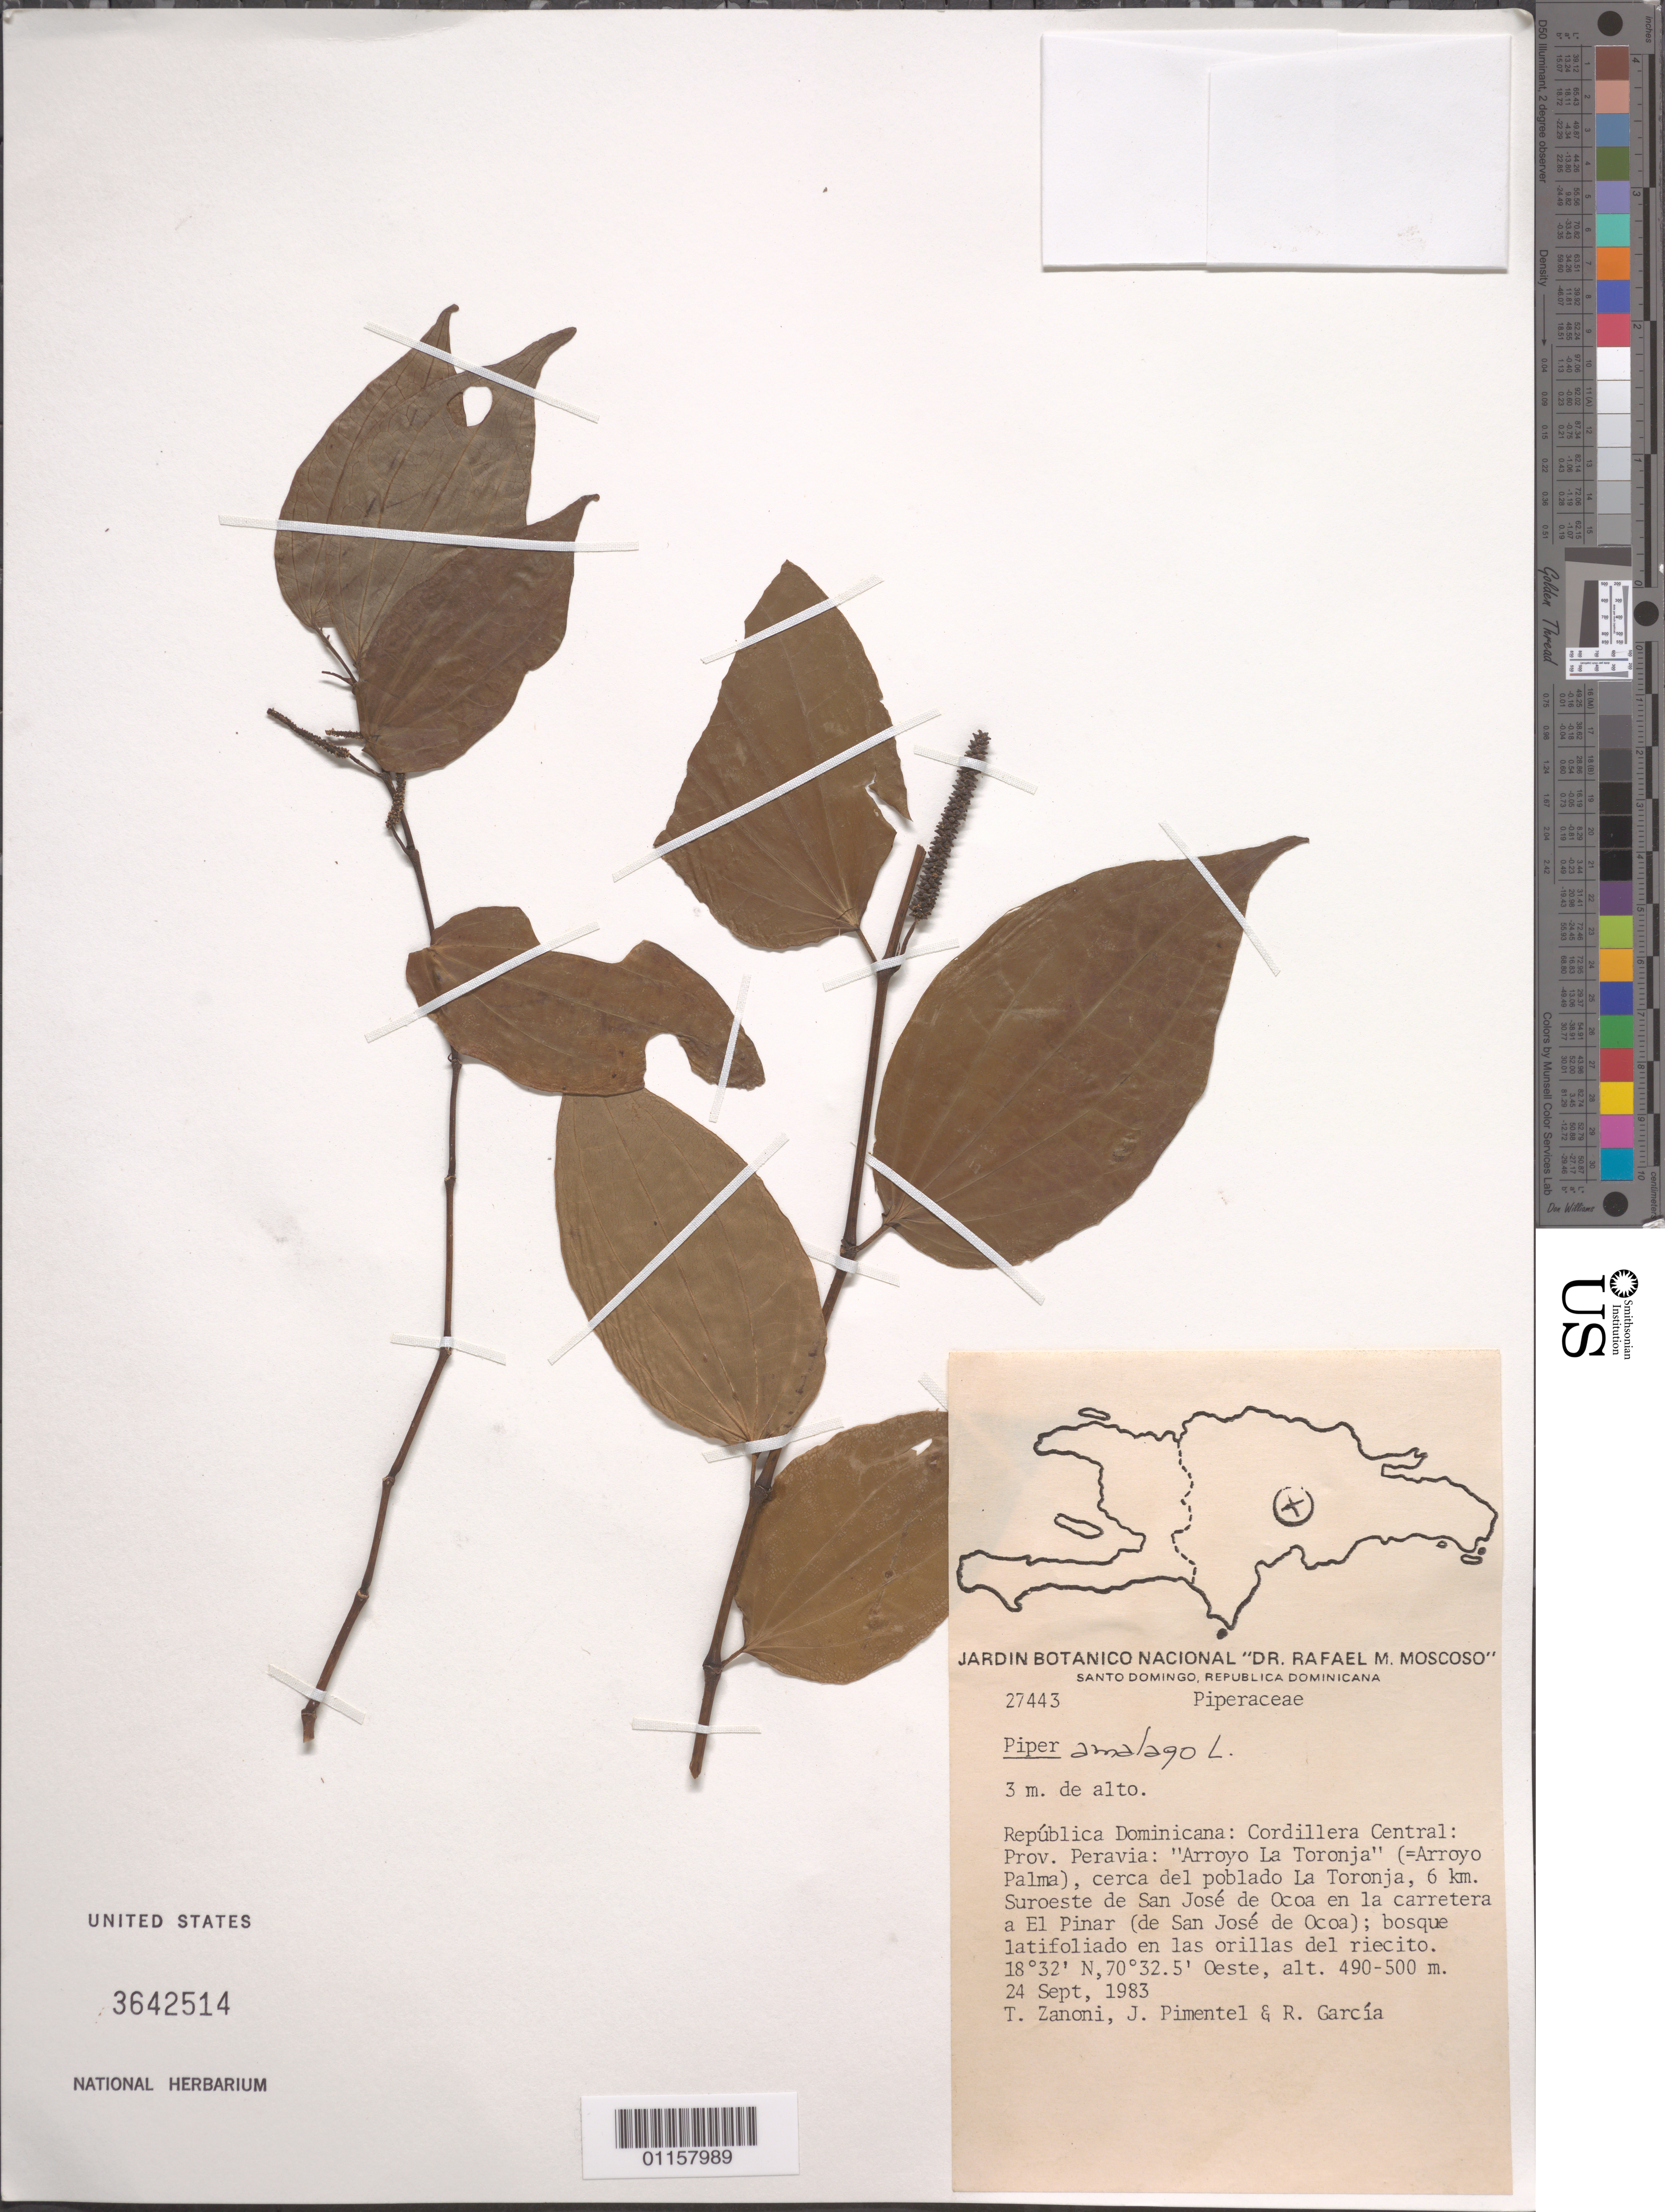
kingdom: Plantae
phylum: Tracheophyta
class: Magnoliopsida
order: Piperales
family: Piperaceae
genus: Piper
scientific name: Piper amalago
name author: L.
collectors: T. A. Zanoni, J. Pimentel & R. García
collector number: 27443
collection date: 1983-09-24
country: Dominican Republic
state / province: Peravia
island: Hispaniola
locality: Cordillera Central; "Arroyo La Toronja" (= Arroyo Palma), cerca del poblado La Toronja, 6 km Suroeste de San José de Ocoa en la carretera a El Pinar (de San José de Ocoa.)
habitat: Bosque latifoliado en las orillas del riecito.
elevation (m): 490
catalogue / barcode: US 3642514